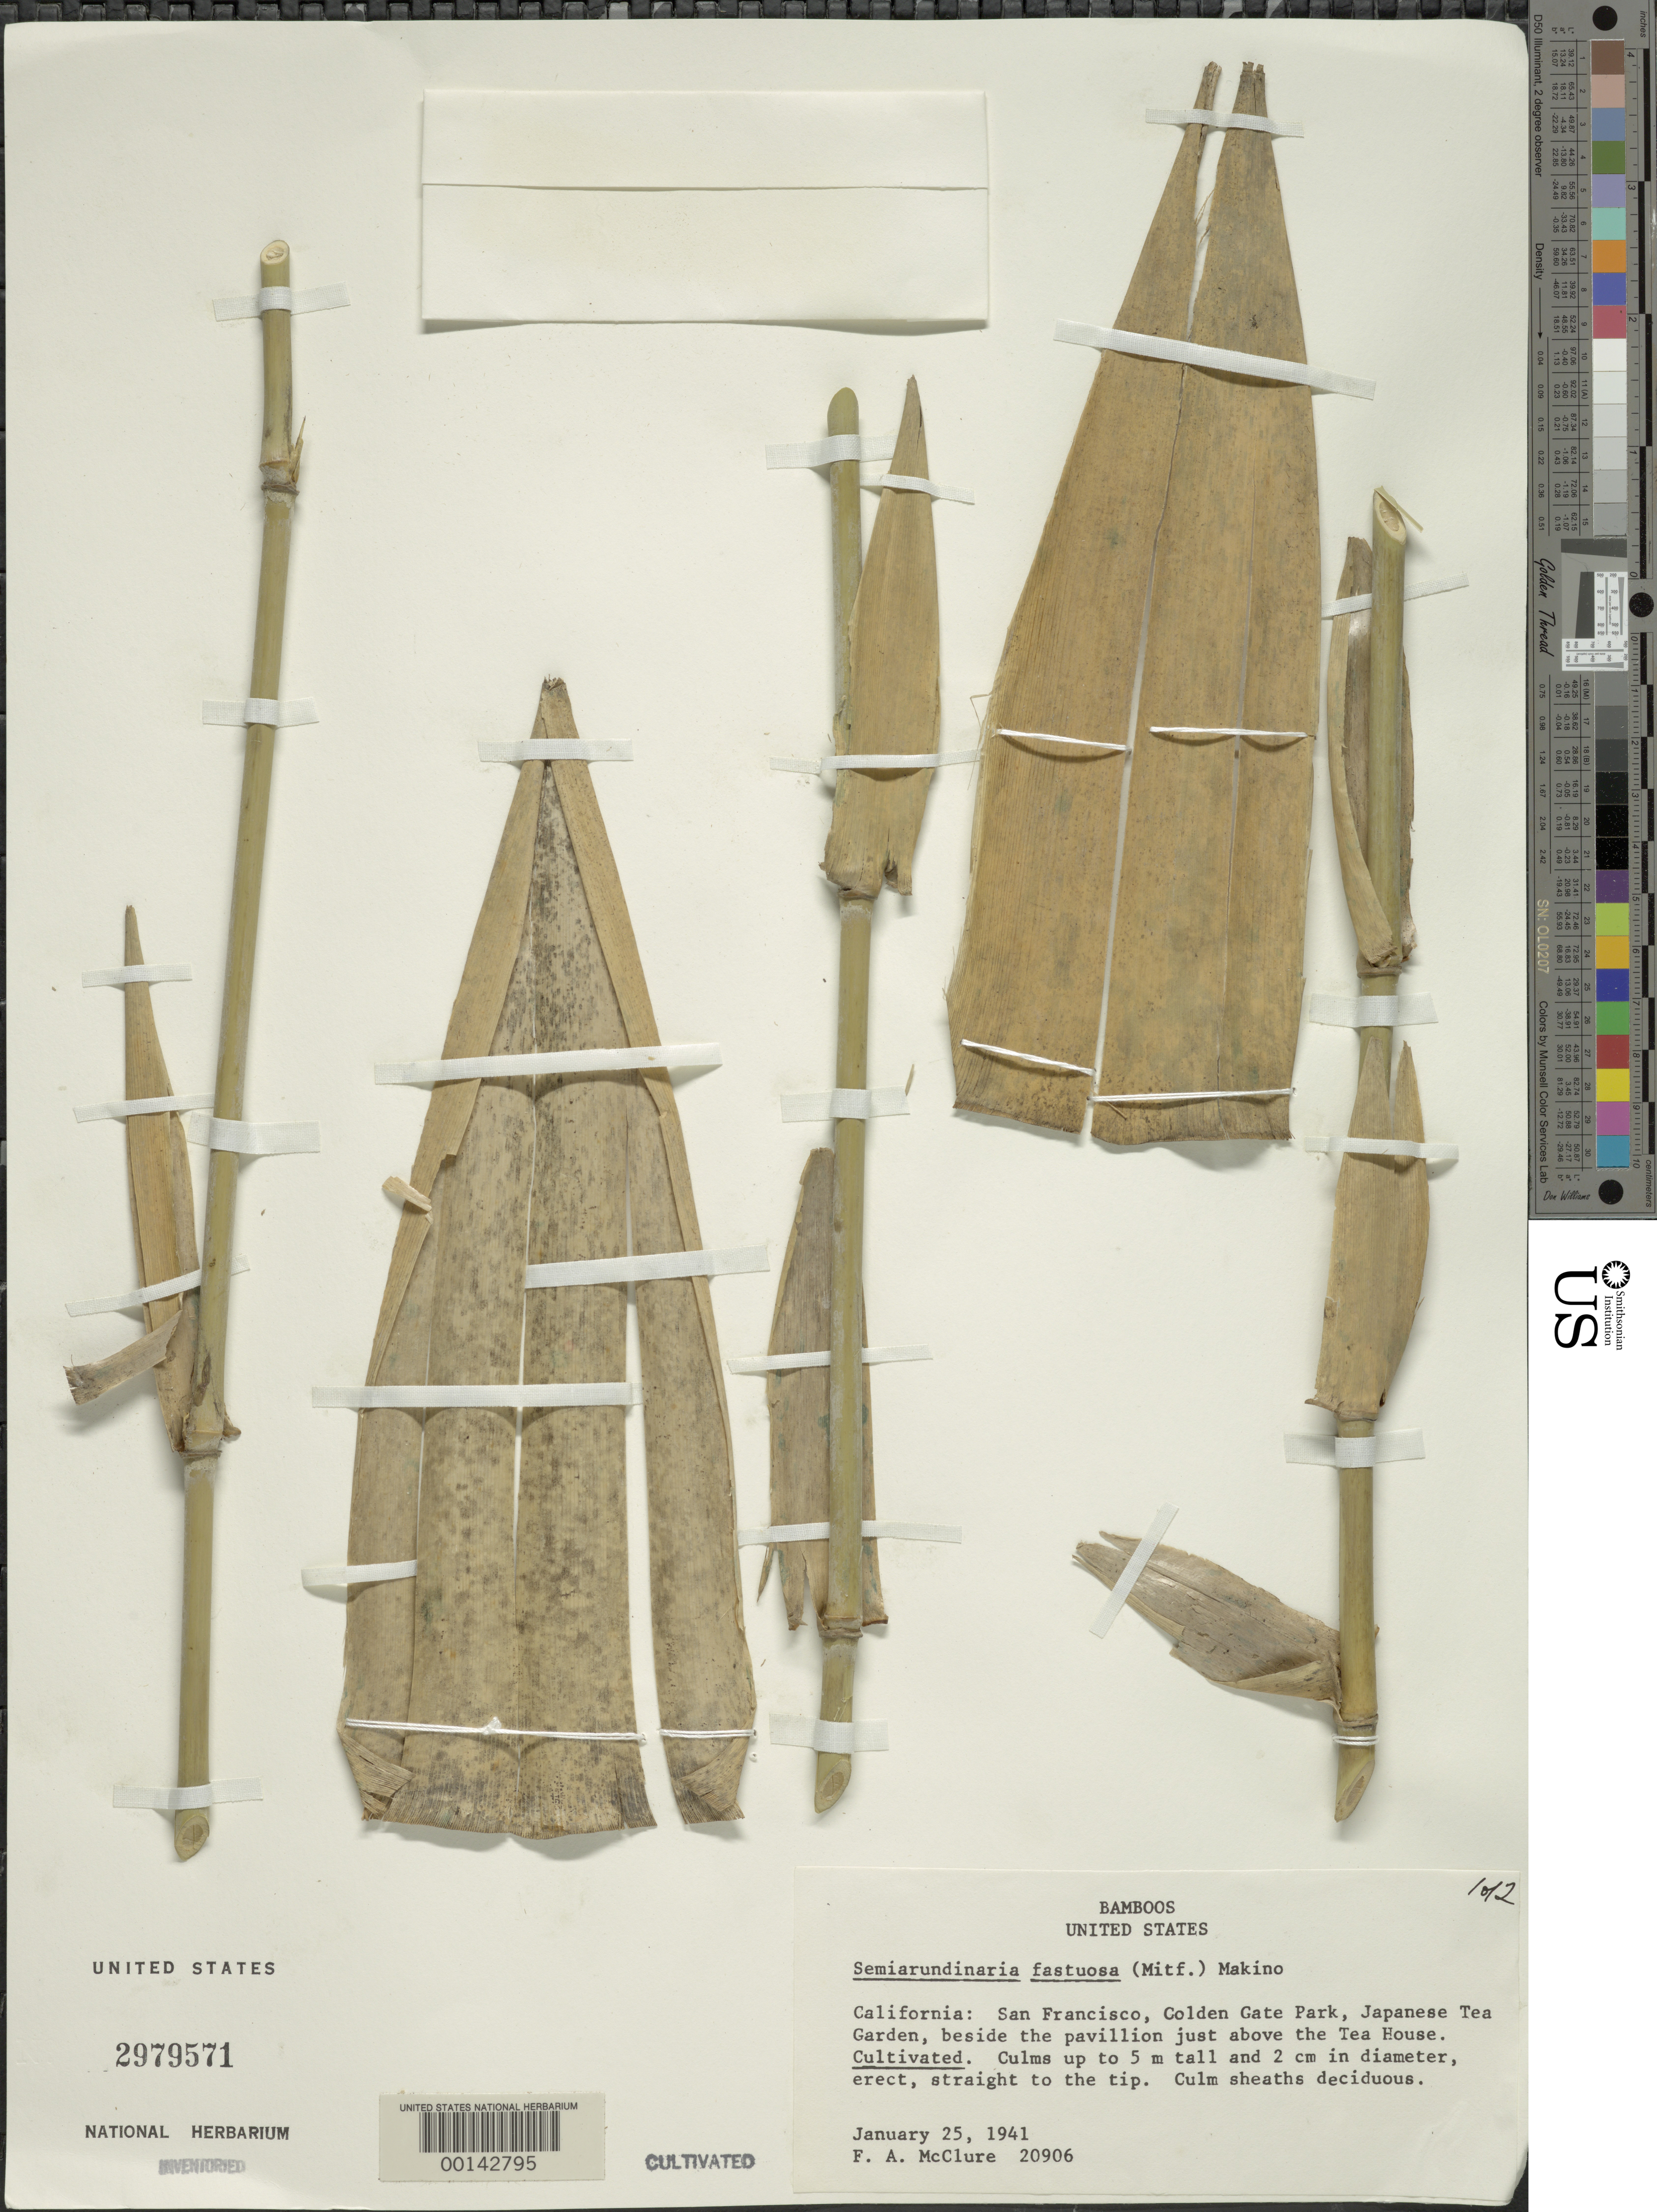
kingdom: Plantae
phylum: Tracheophyta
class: Liliopsida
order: Poales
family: Poaceae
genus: Semiarundinaria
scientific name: Semiarundinaria fastuosa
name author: Makino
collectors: F. A. McClure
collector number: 20906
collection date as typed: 25 Jan 1941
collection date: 1941-01-25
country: United States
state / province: California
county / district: San Francisco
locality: San francisco, golden gate park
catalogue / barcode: US 2979571